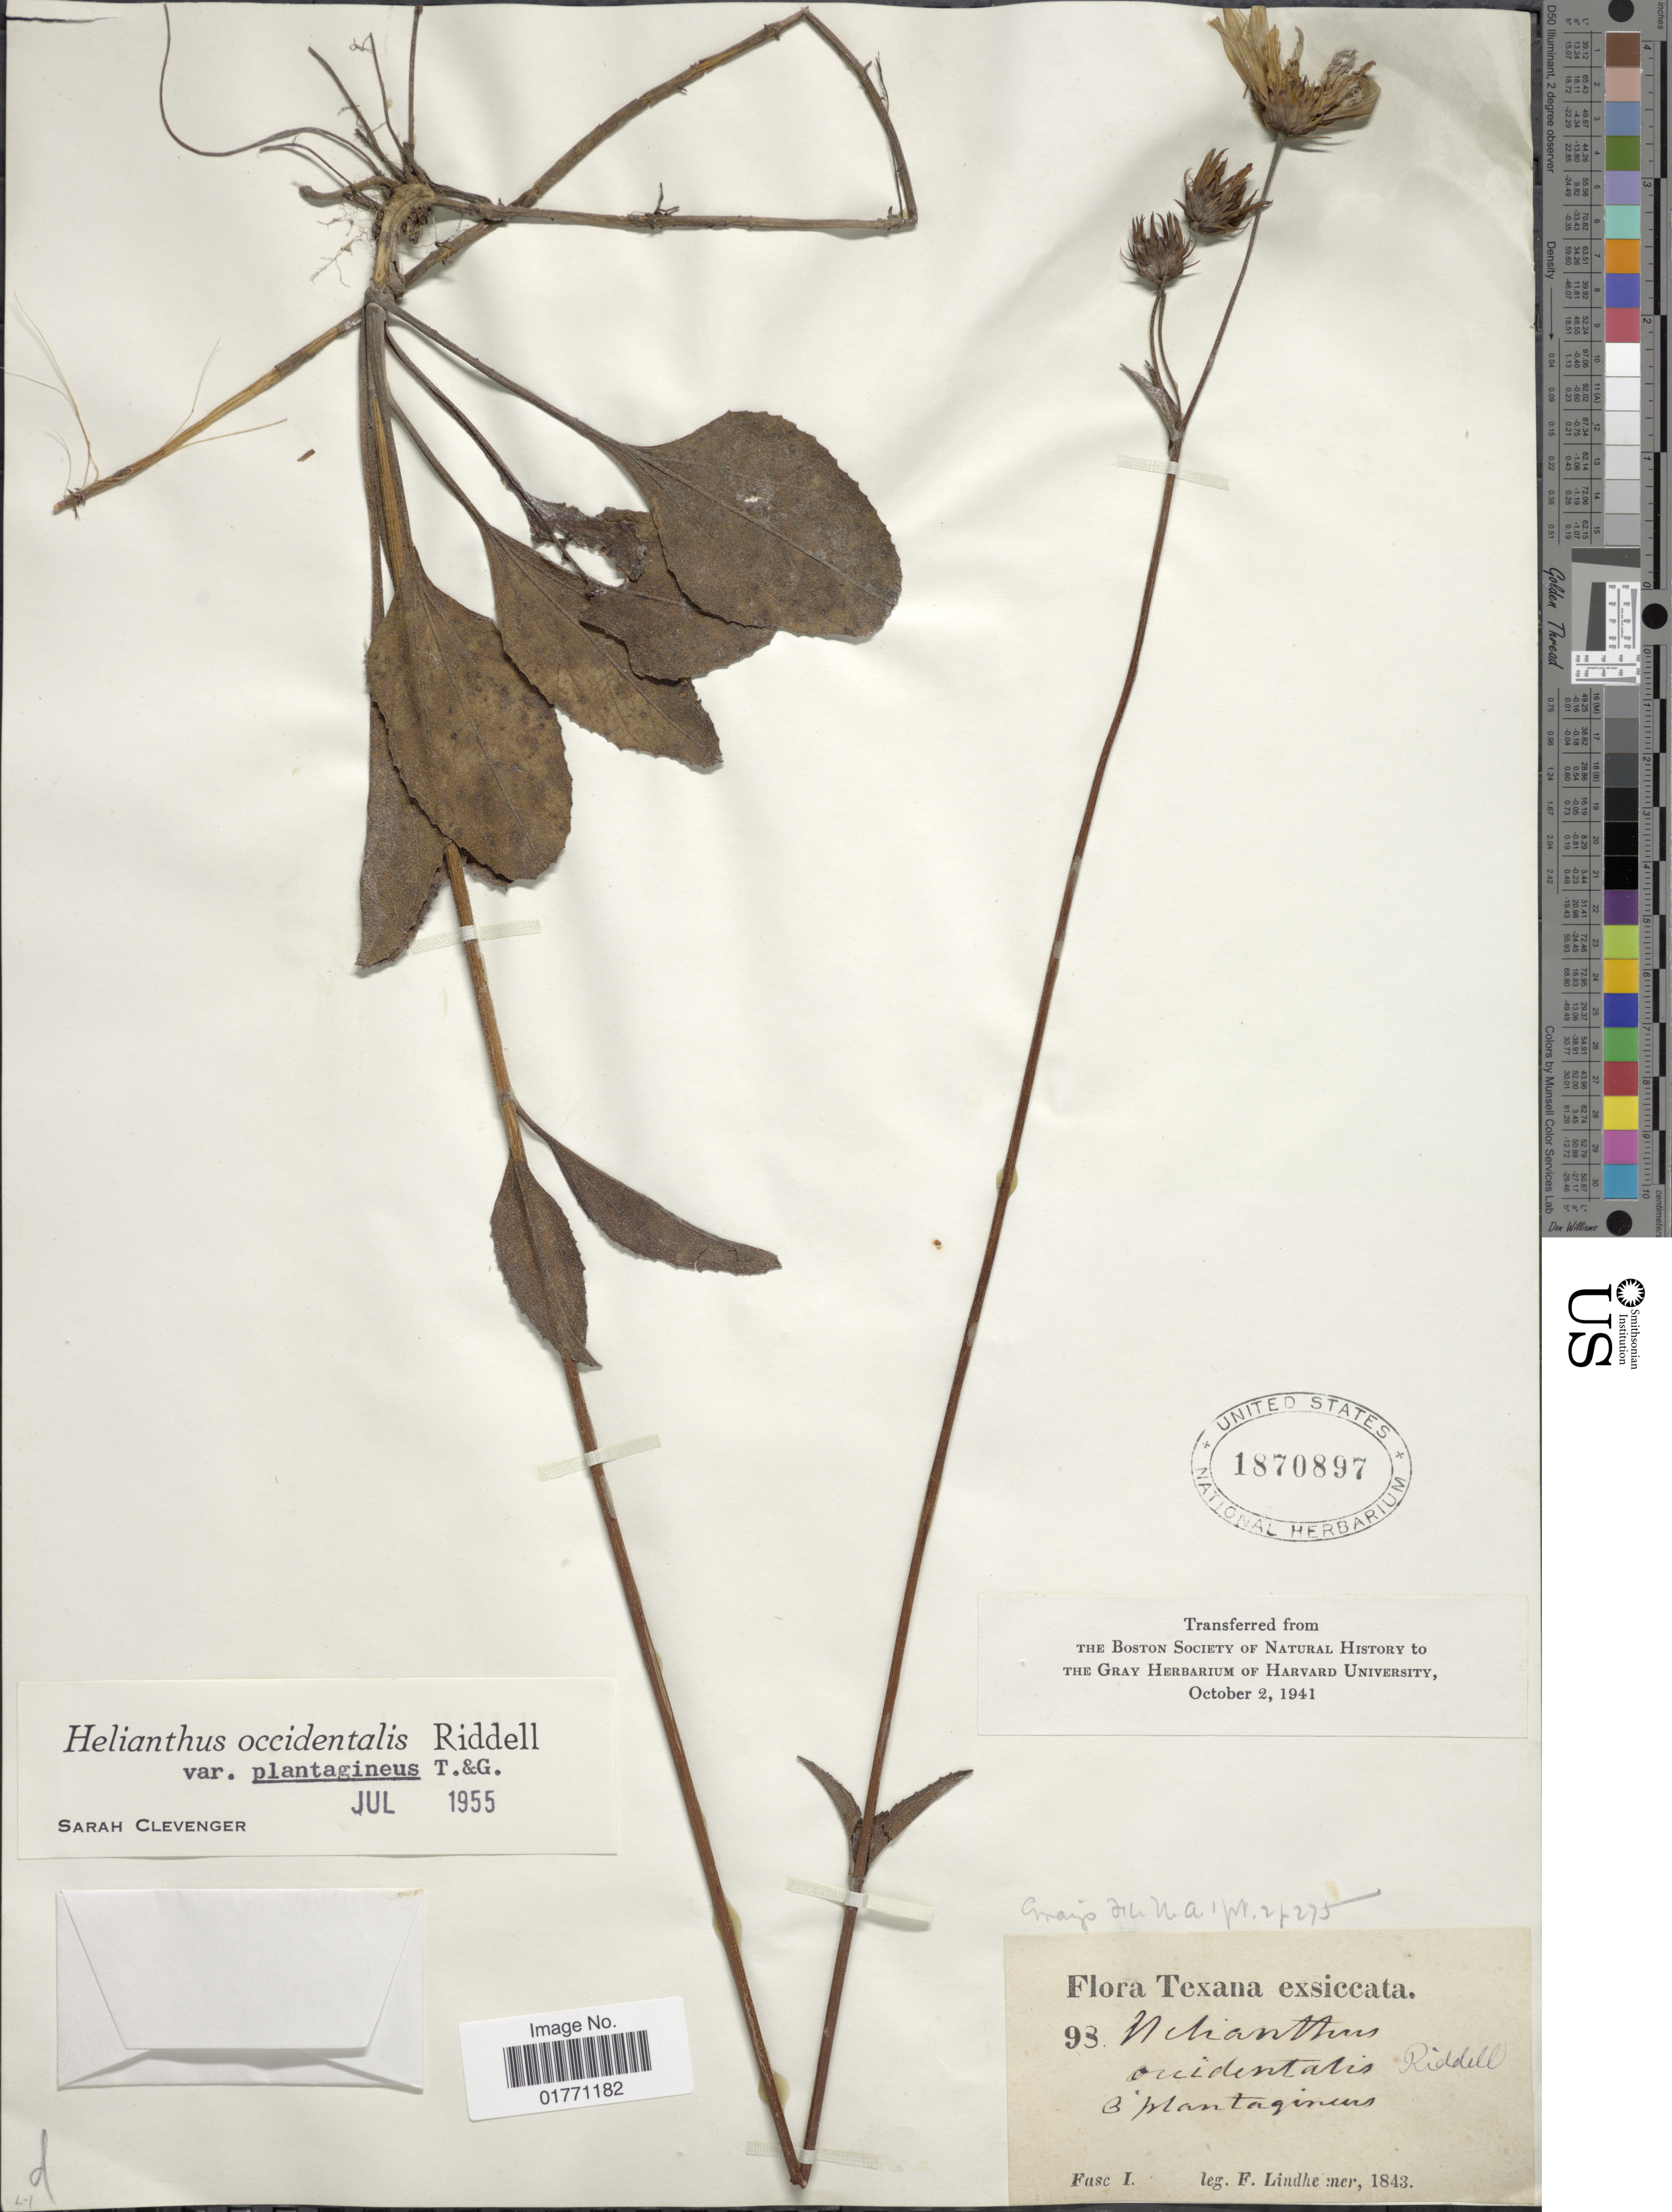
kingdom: Plantae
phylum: Tracheophyta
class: Magnoliopsida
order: Asterales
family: Asteraceae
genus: Helianthus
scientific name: Helianthus occidentalis var. plantagineus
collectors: F. Lindheimer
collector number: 98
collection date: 1843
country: United States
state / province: Texas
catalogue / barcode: US 1870897